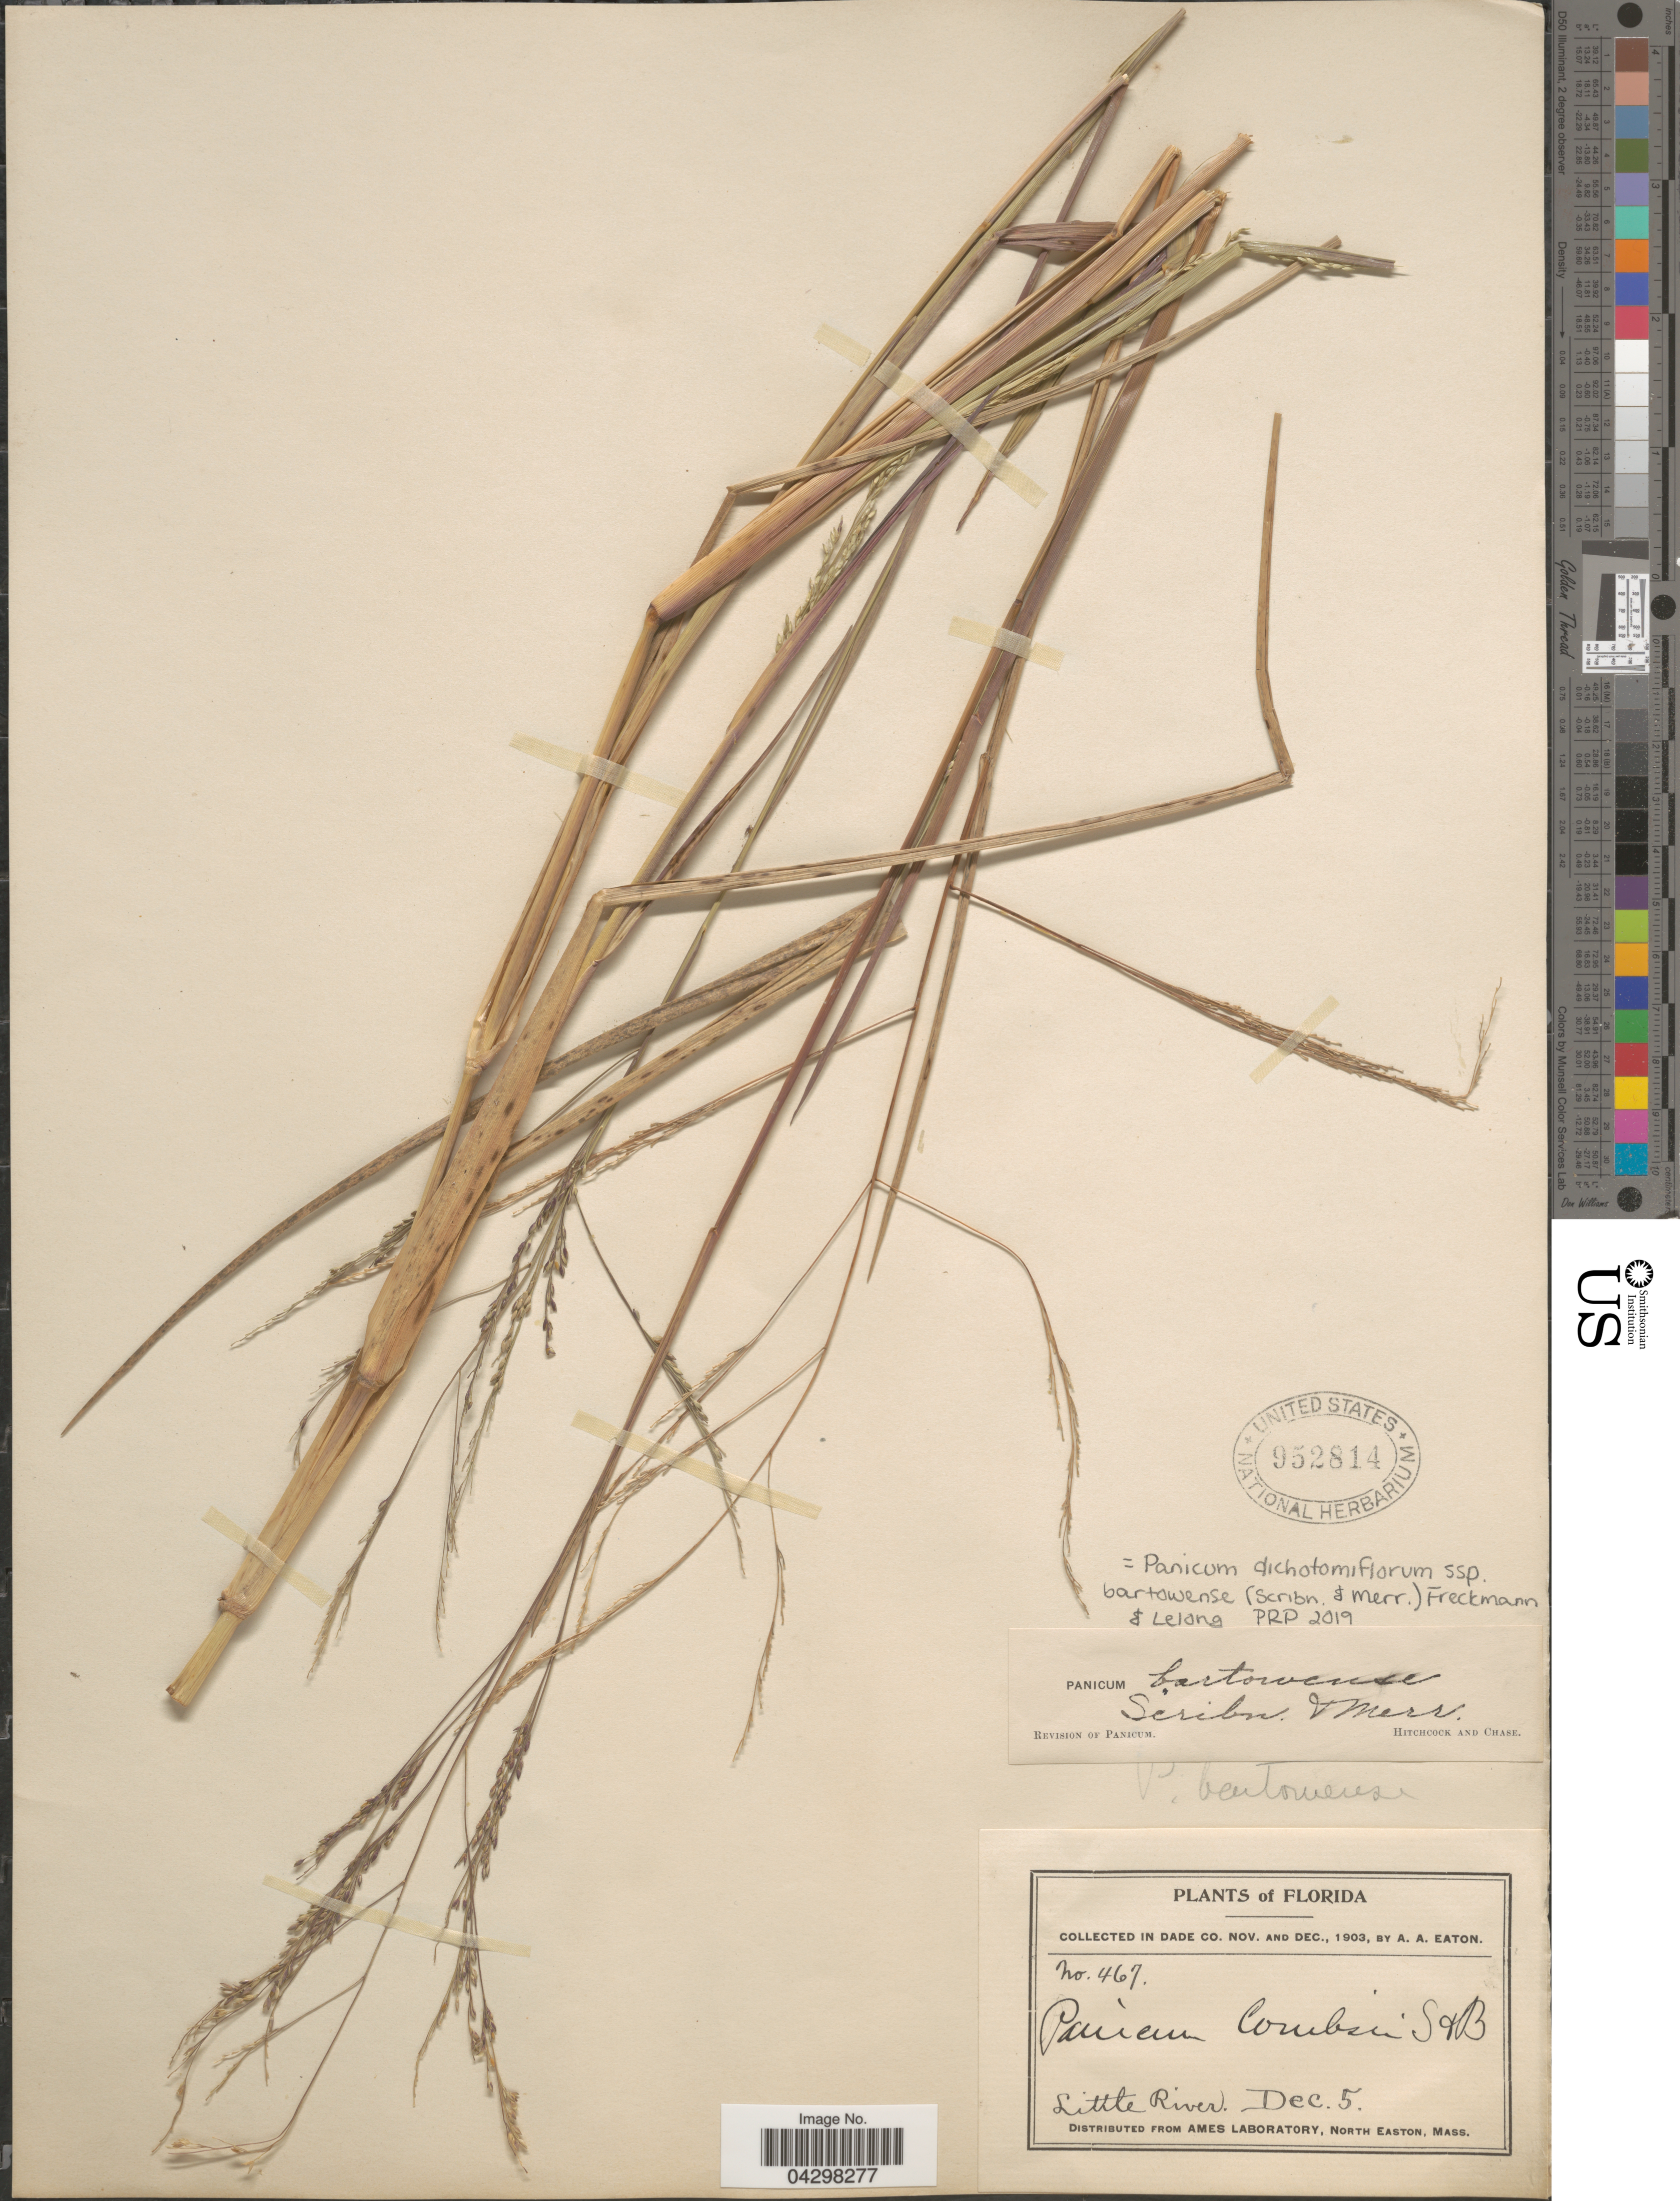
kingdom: Plantae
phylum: Tracheophyta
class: Liliopsida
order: Poales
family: Poaceae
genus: Panicum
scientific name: Panicum dichotomiflorum subsp. bartowense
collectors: A. A. Eaton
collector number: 467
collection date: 1903-12-05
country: United States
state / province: Florida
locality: In Dade Co. Little River.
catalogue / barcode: US 952814